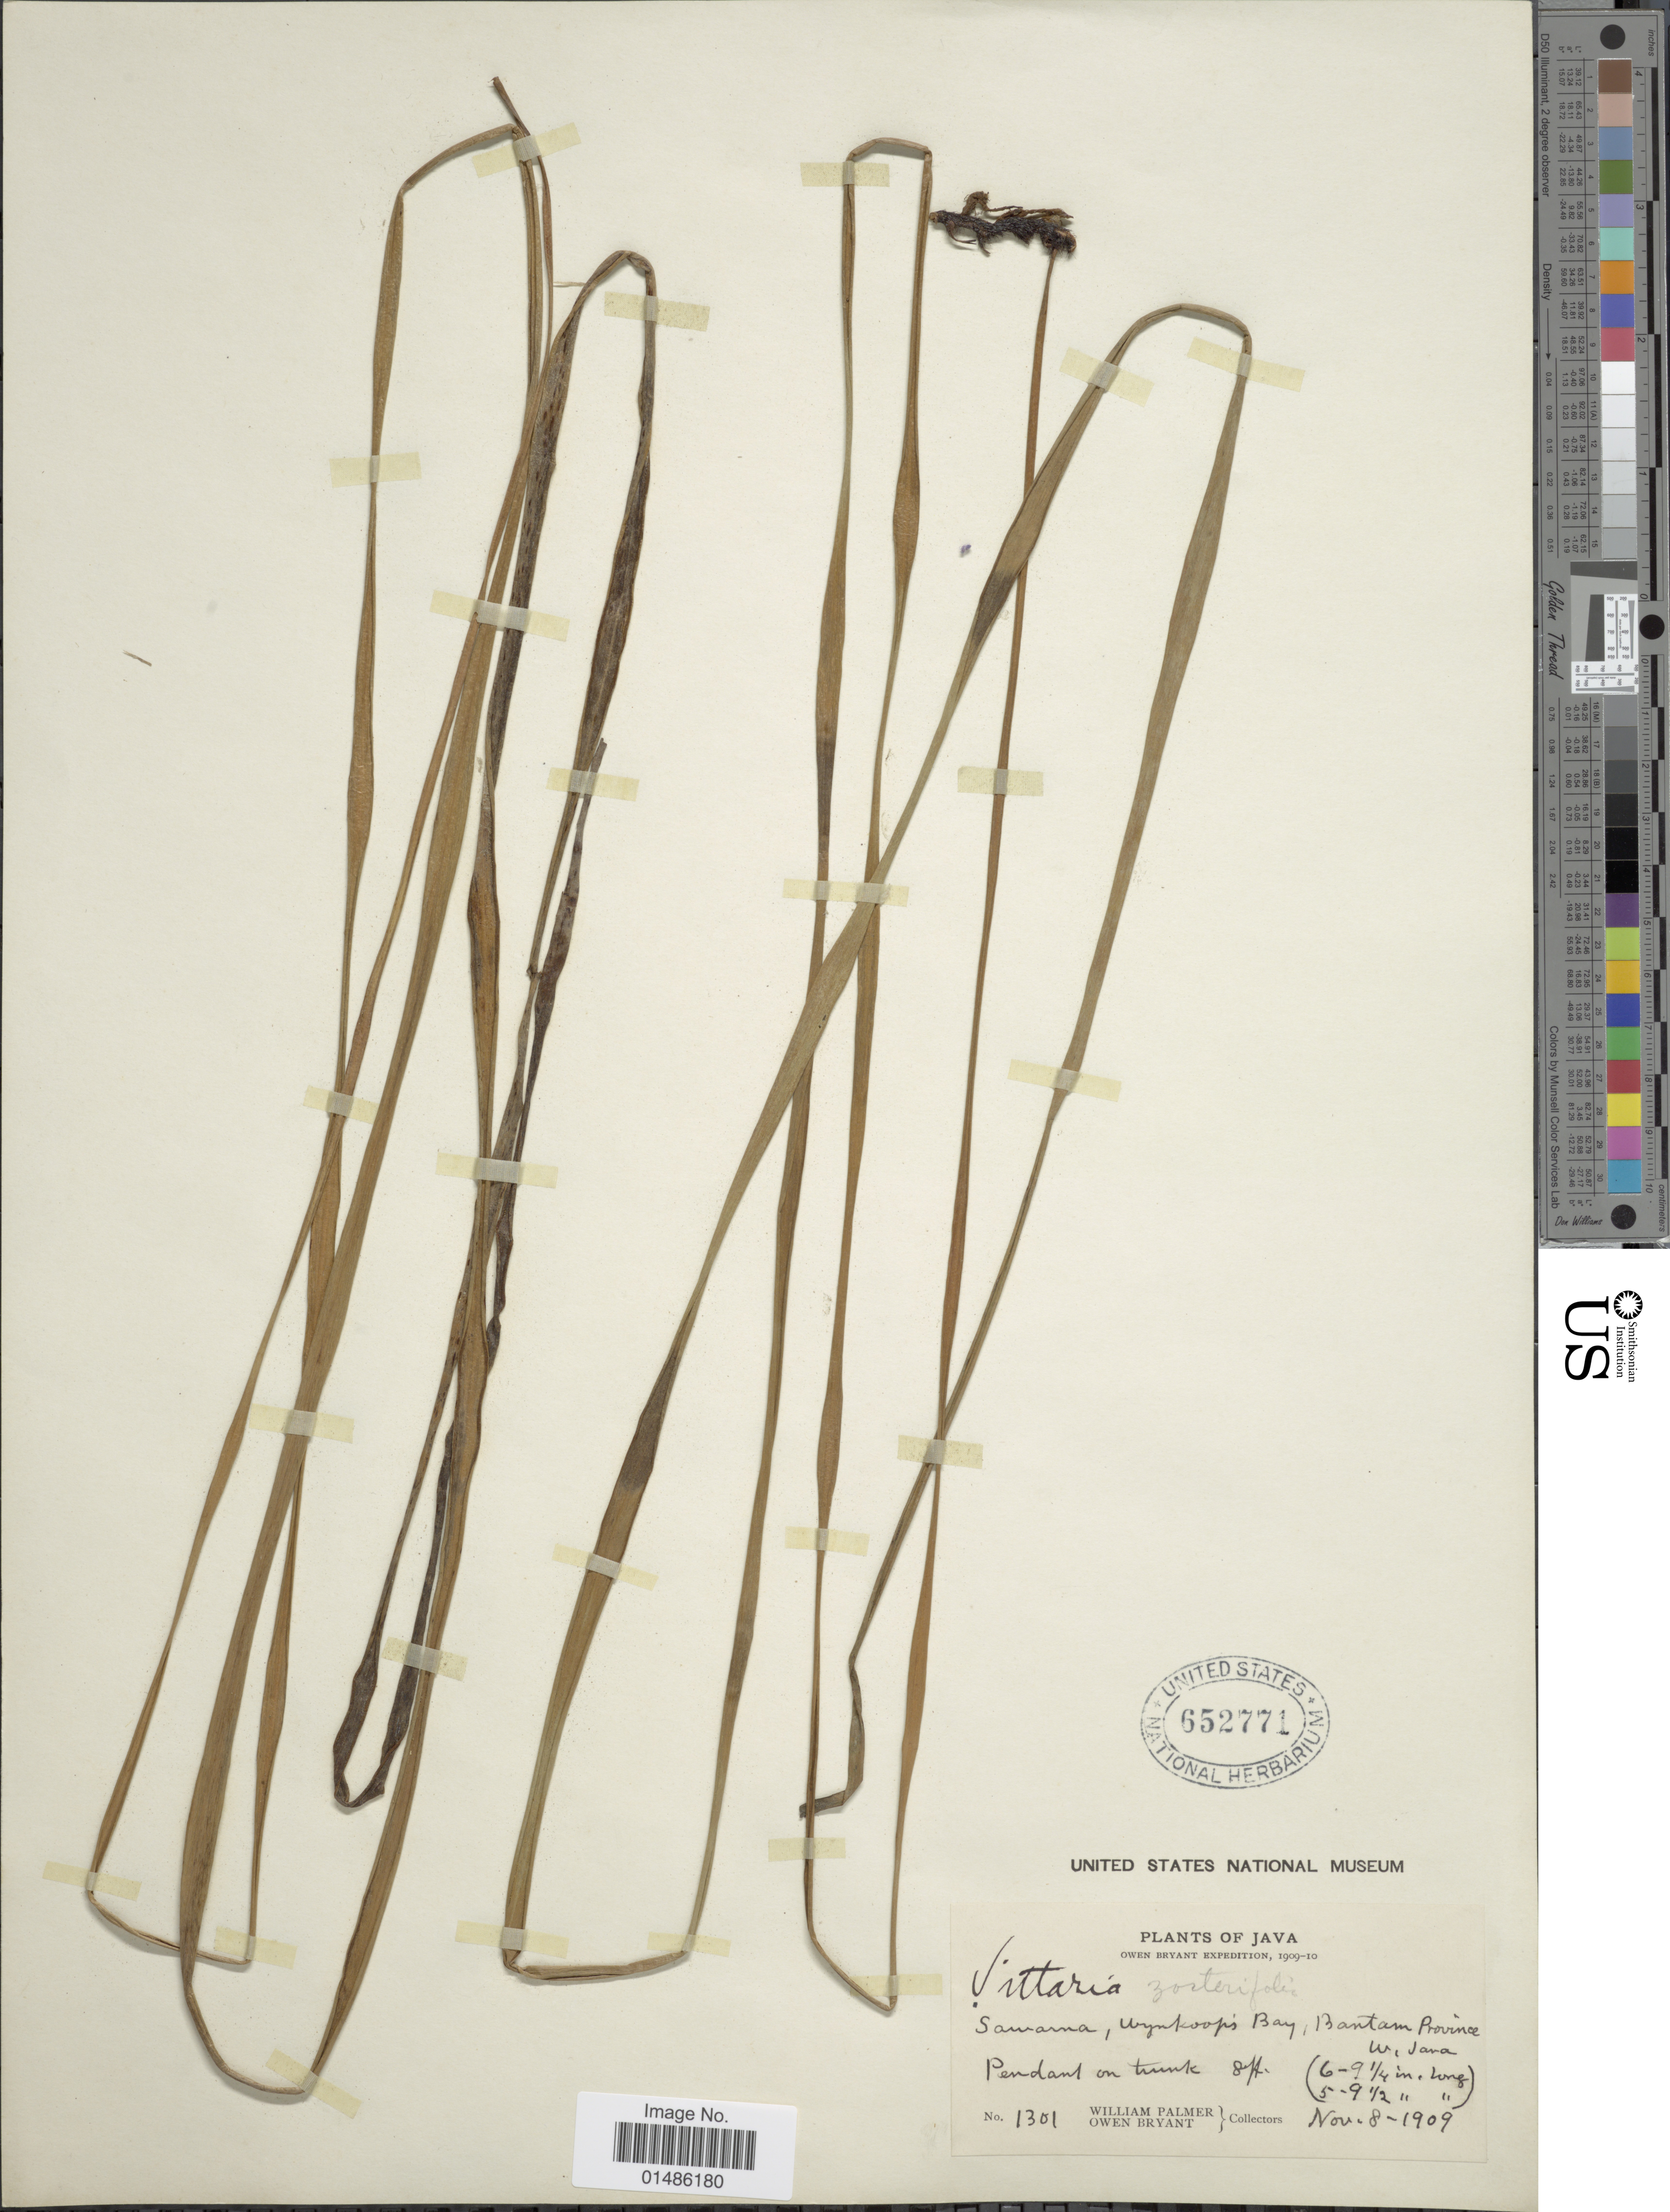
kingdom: Plantae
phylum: Tracheophyta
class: Polypodiopsida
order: Polypodiales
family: Pteridaceae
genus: Haplopteris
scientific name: Haplopteris zosterifolia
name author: (Willd.) E.H. Crane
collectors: W. Palmer & O. Bryant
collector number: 1301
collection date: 1909-11-08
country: Indonesia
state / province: Java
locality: Sawarna, Urynkoop's Bay, Bantam Province, W. Java. [interpreted]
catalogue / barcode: US 652771